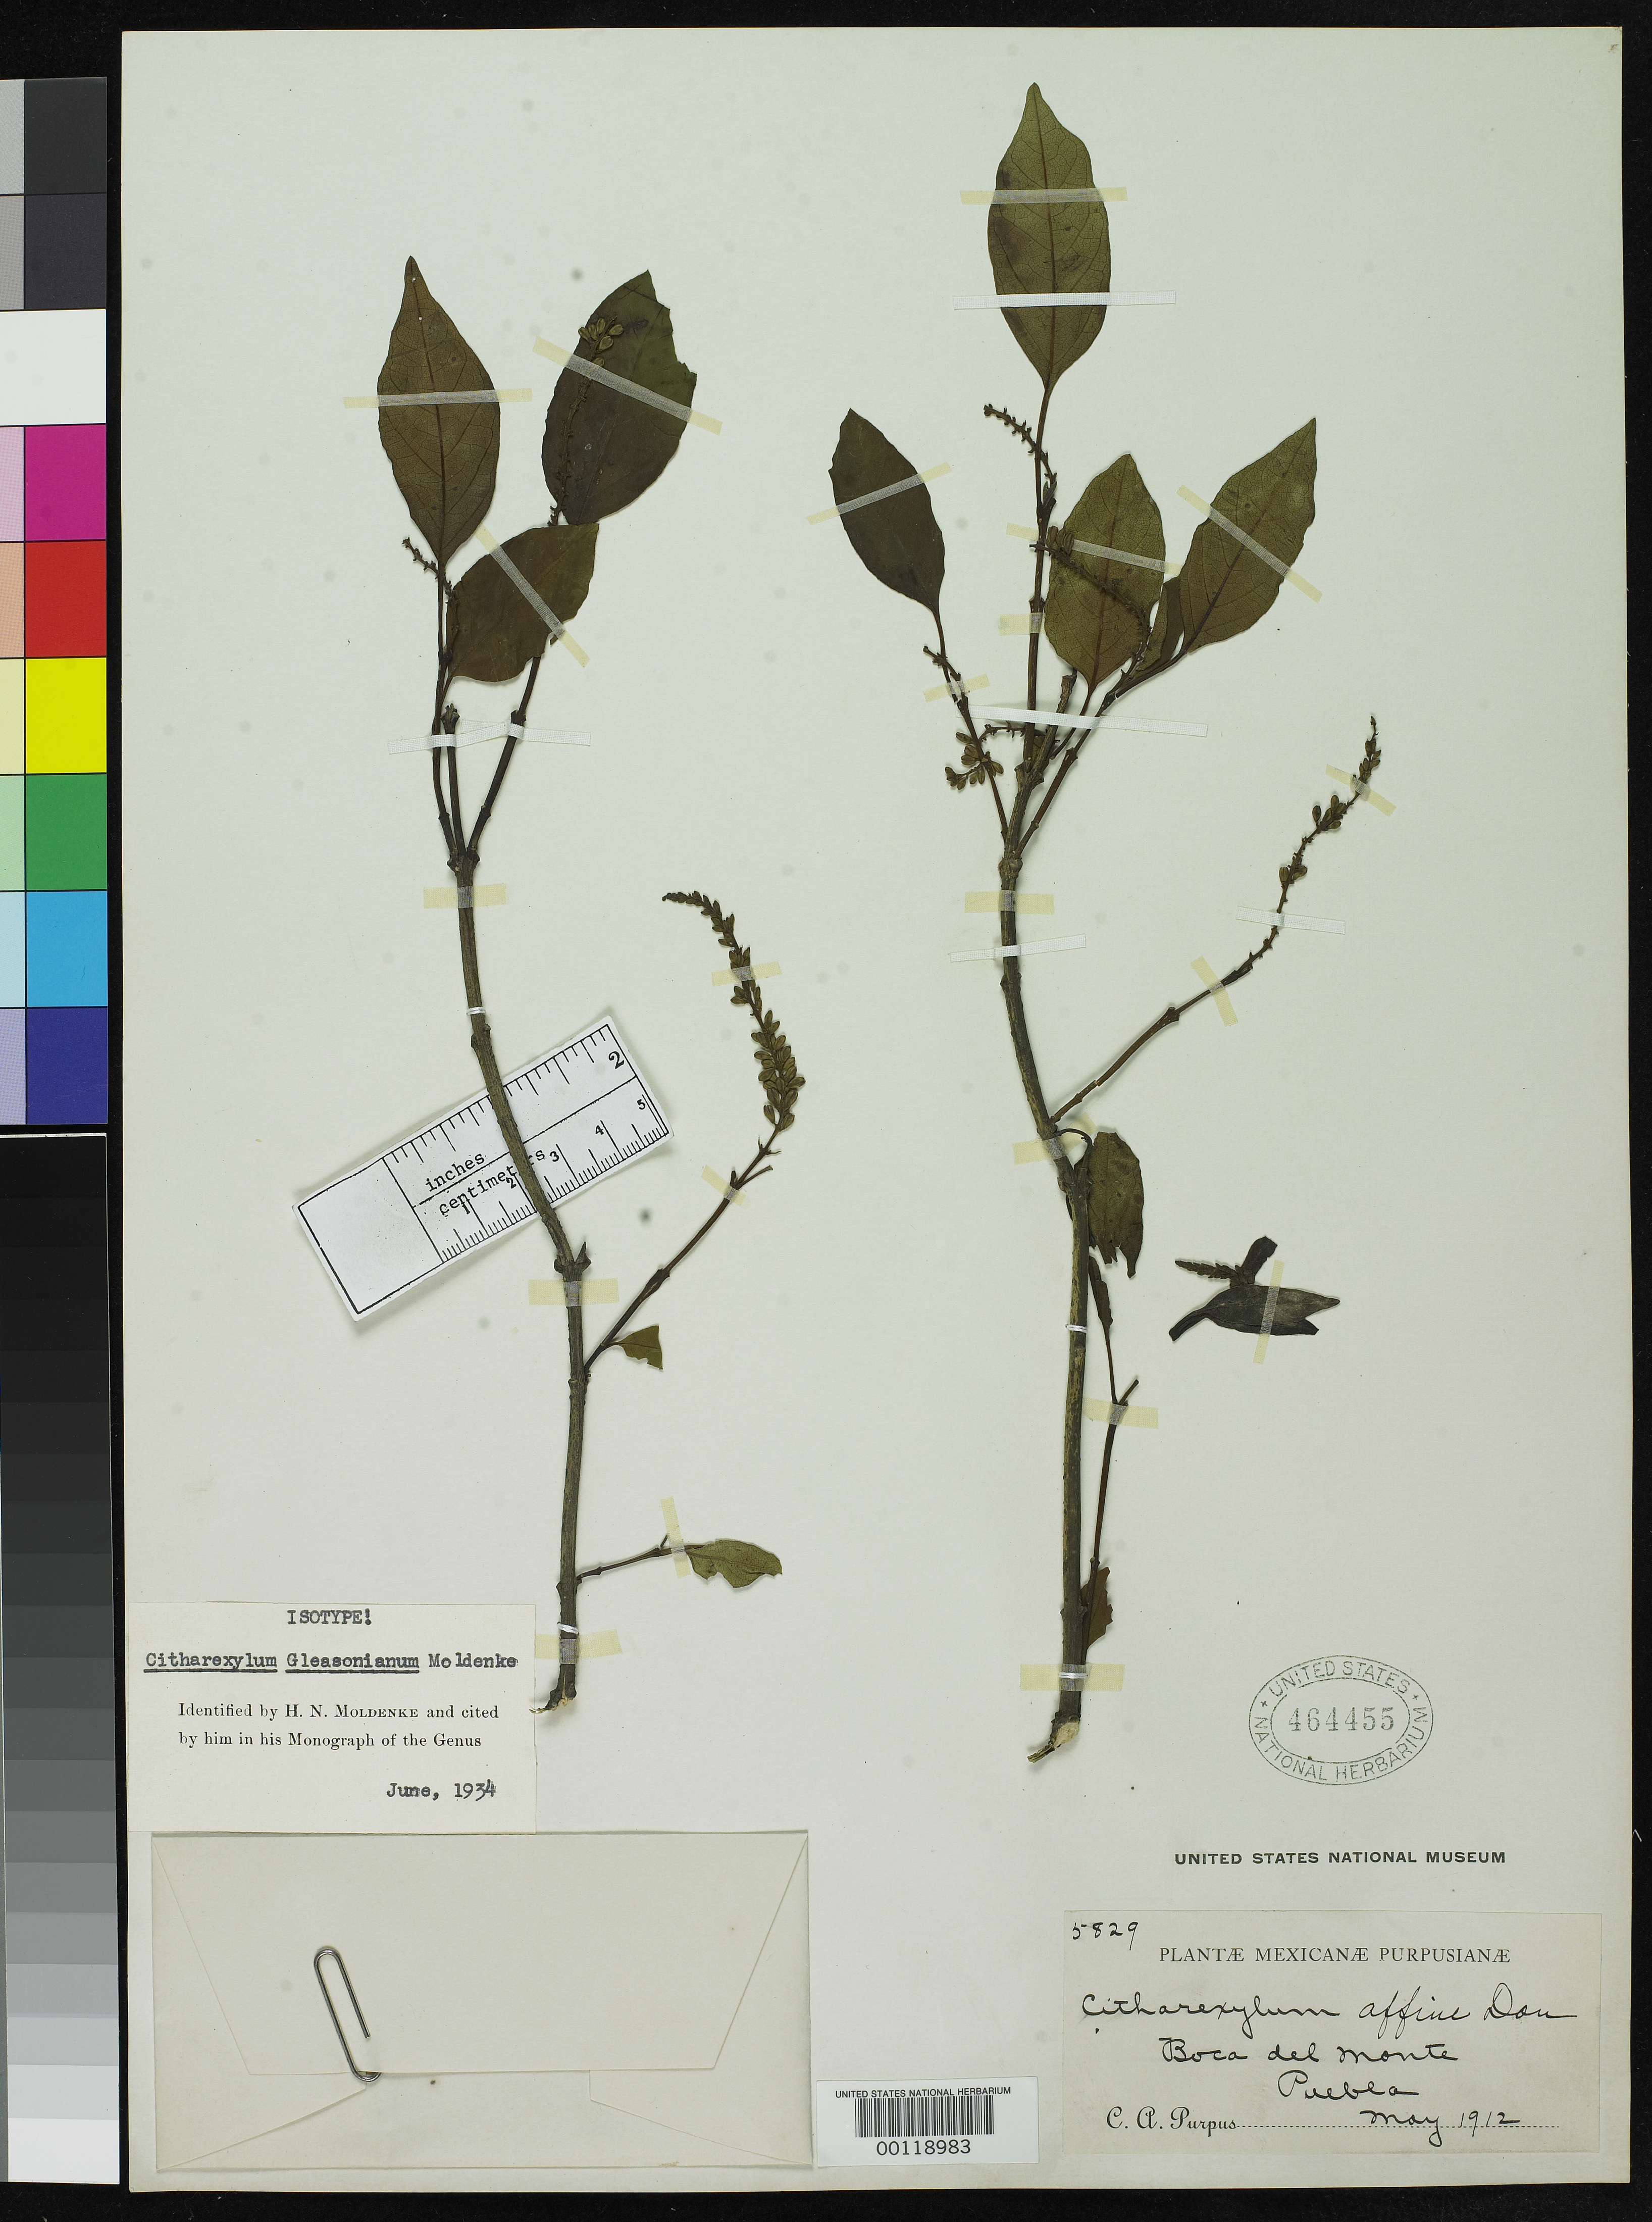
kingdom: Plantae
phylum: Tracheophyta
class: Magnoliopsida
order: Lamiales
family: Verbenaceae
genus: Citharexylum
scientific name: Citharexylum gleasonianum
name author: Moldenke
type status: Isotype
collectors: C. A. Purpus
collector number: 5829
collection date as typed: May 1912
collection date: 1912-05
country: Mexico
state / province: Puebla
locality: Boca del Mante.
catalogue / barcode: US 464455